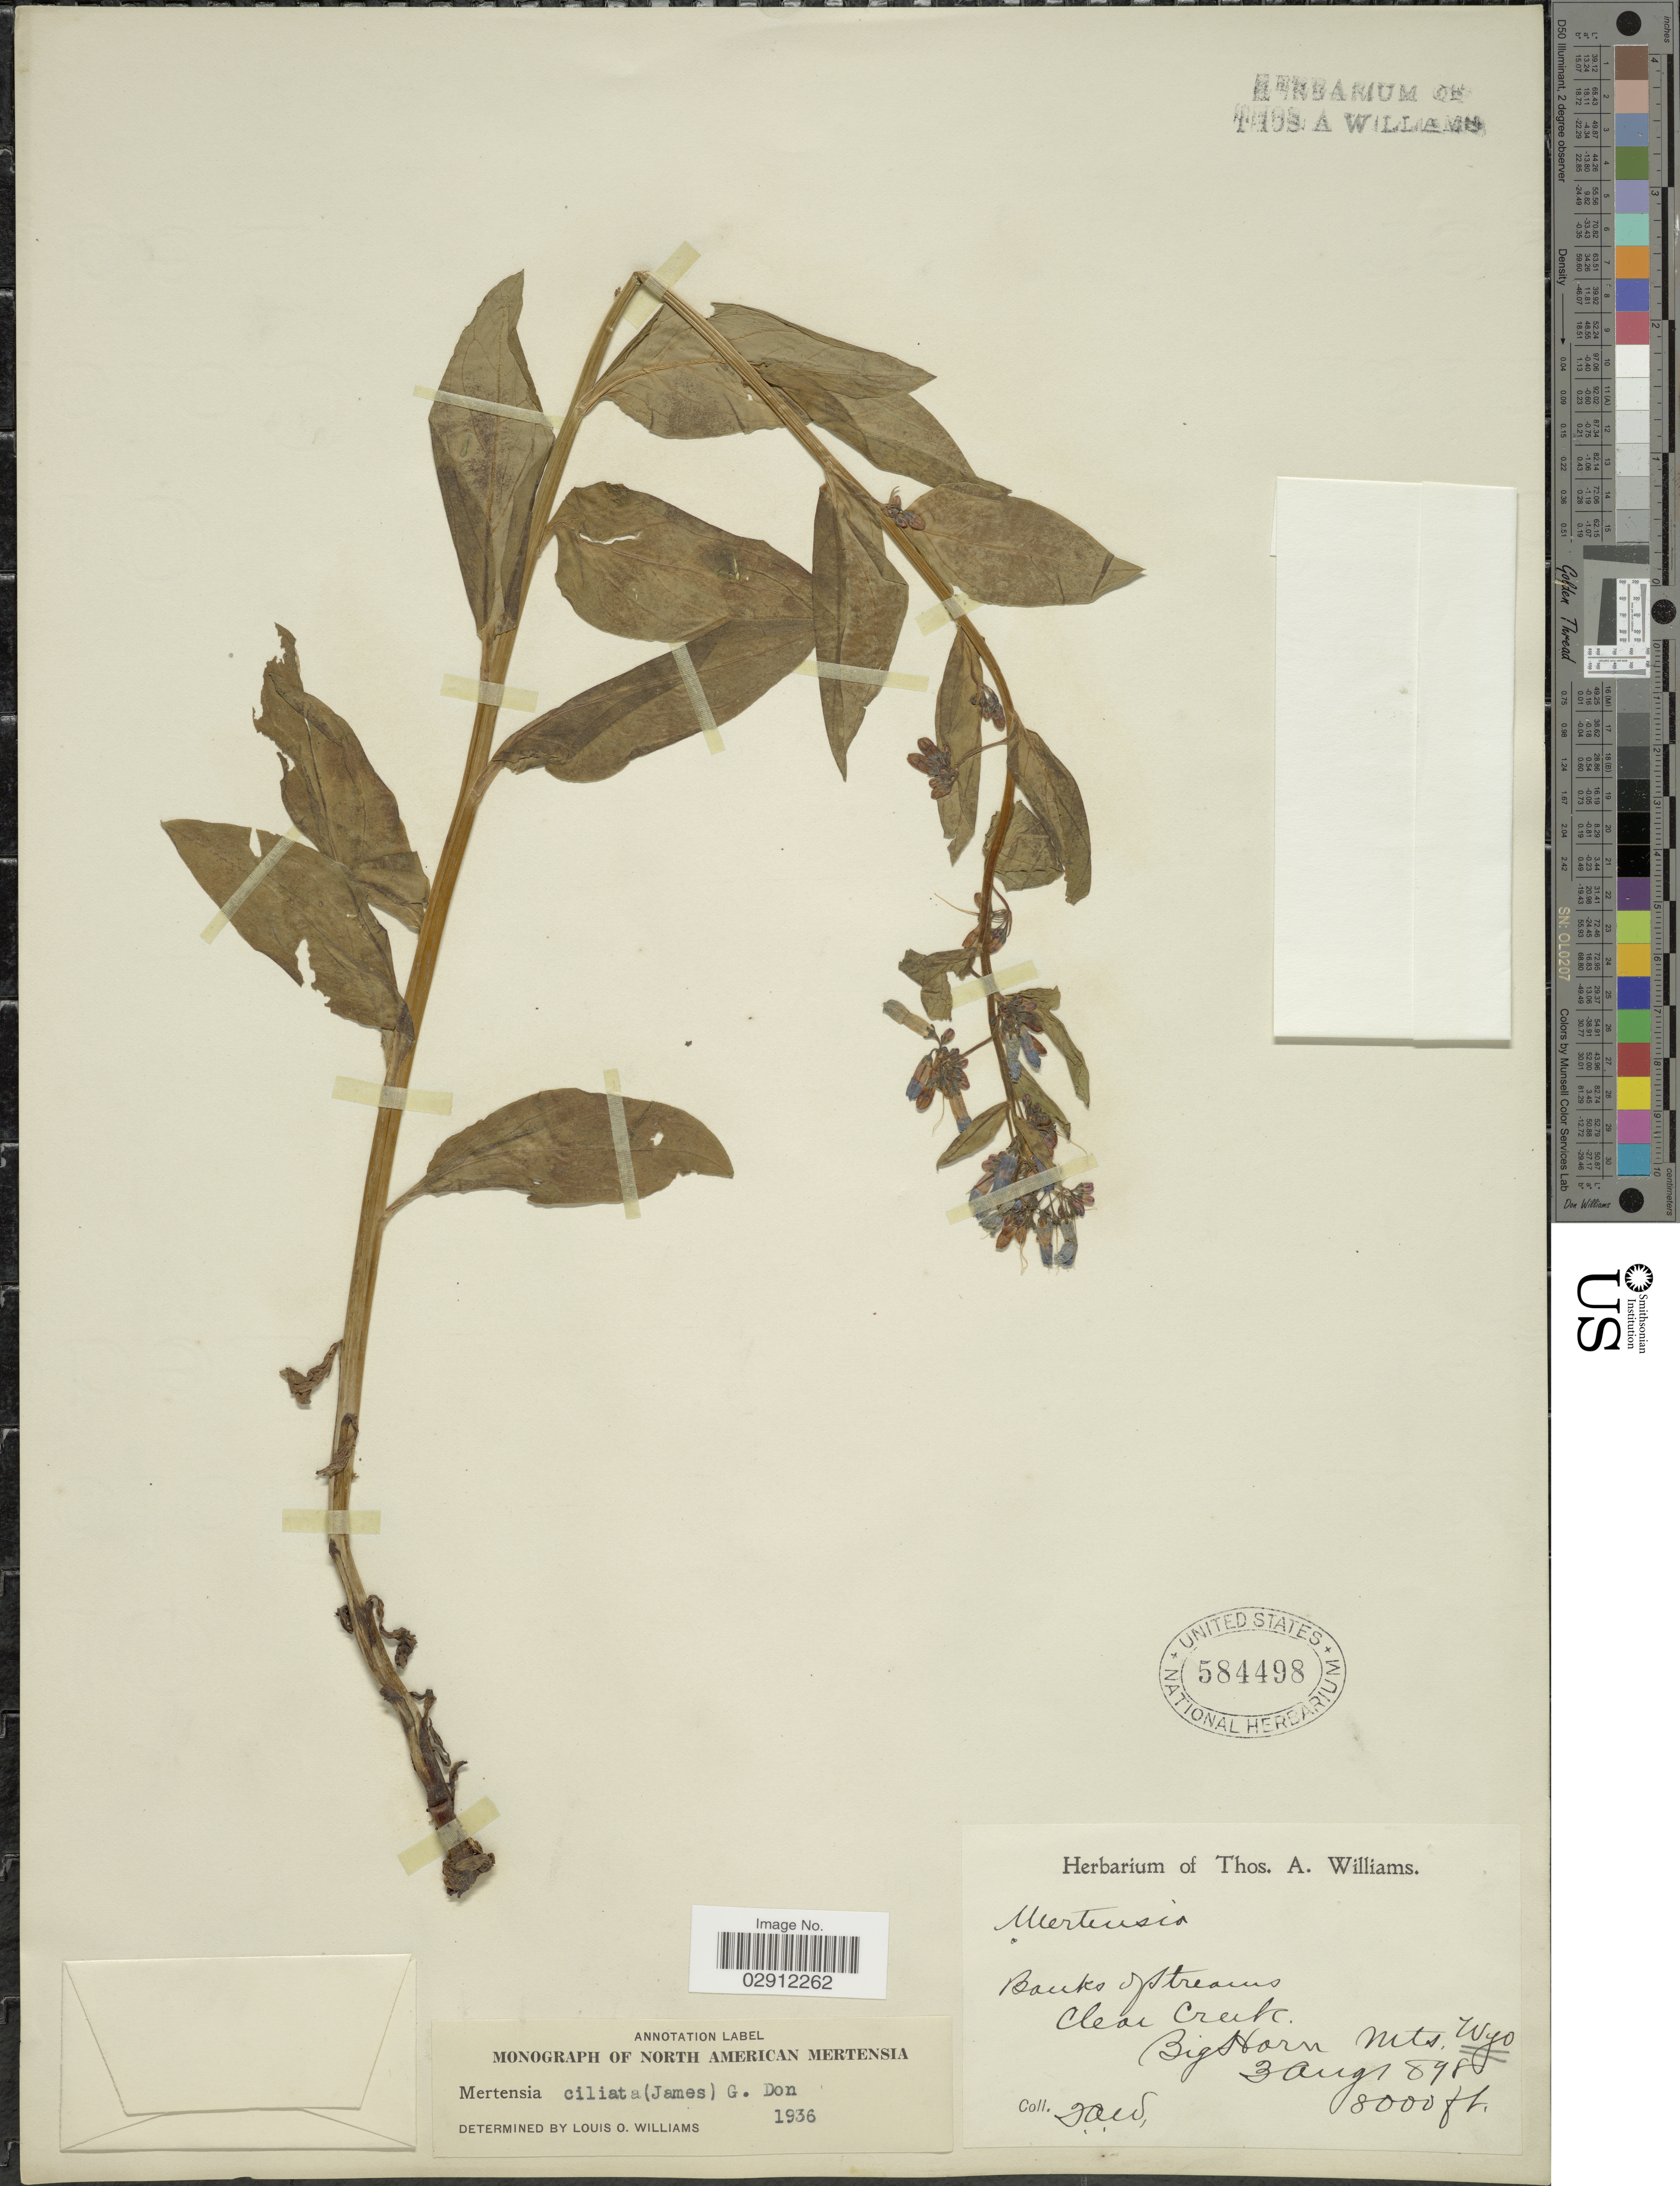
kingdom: Plantae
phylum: Tracheophyta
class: Magnoliopsida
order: Boraginales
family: Boraginaceae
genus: Mertensia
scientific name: Mertensia ciliata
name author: (James) G. Don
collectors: T. A. Williams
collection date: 1898-08-03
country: United States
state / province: Wyoming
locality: Banks of streams. Clear Creek. Big Horn Mts. Wyo.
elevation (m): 2438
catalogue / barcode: US 584498